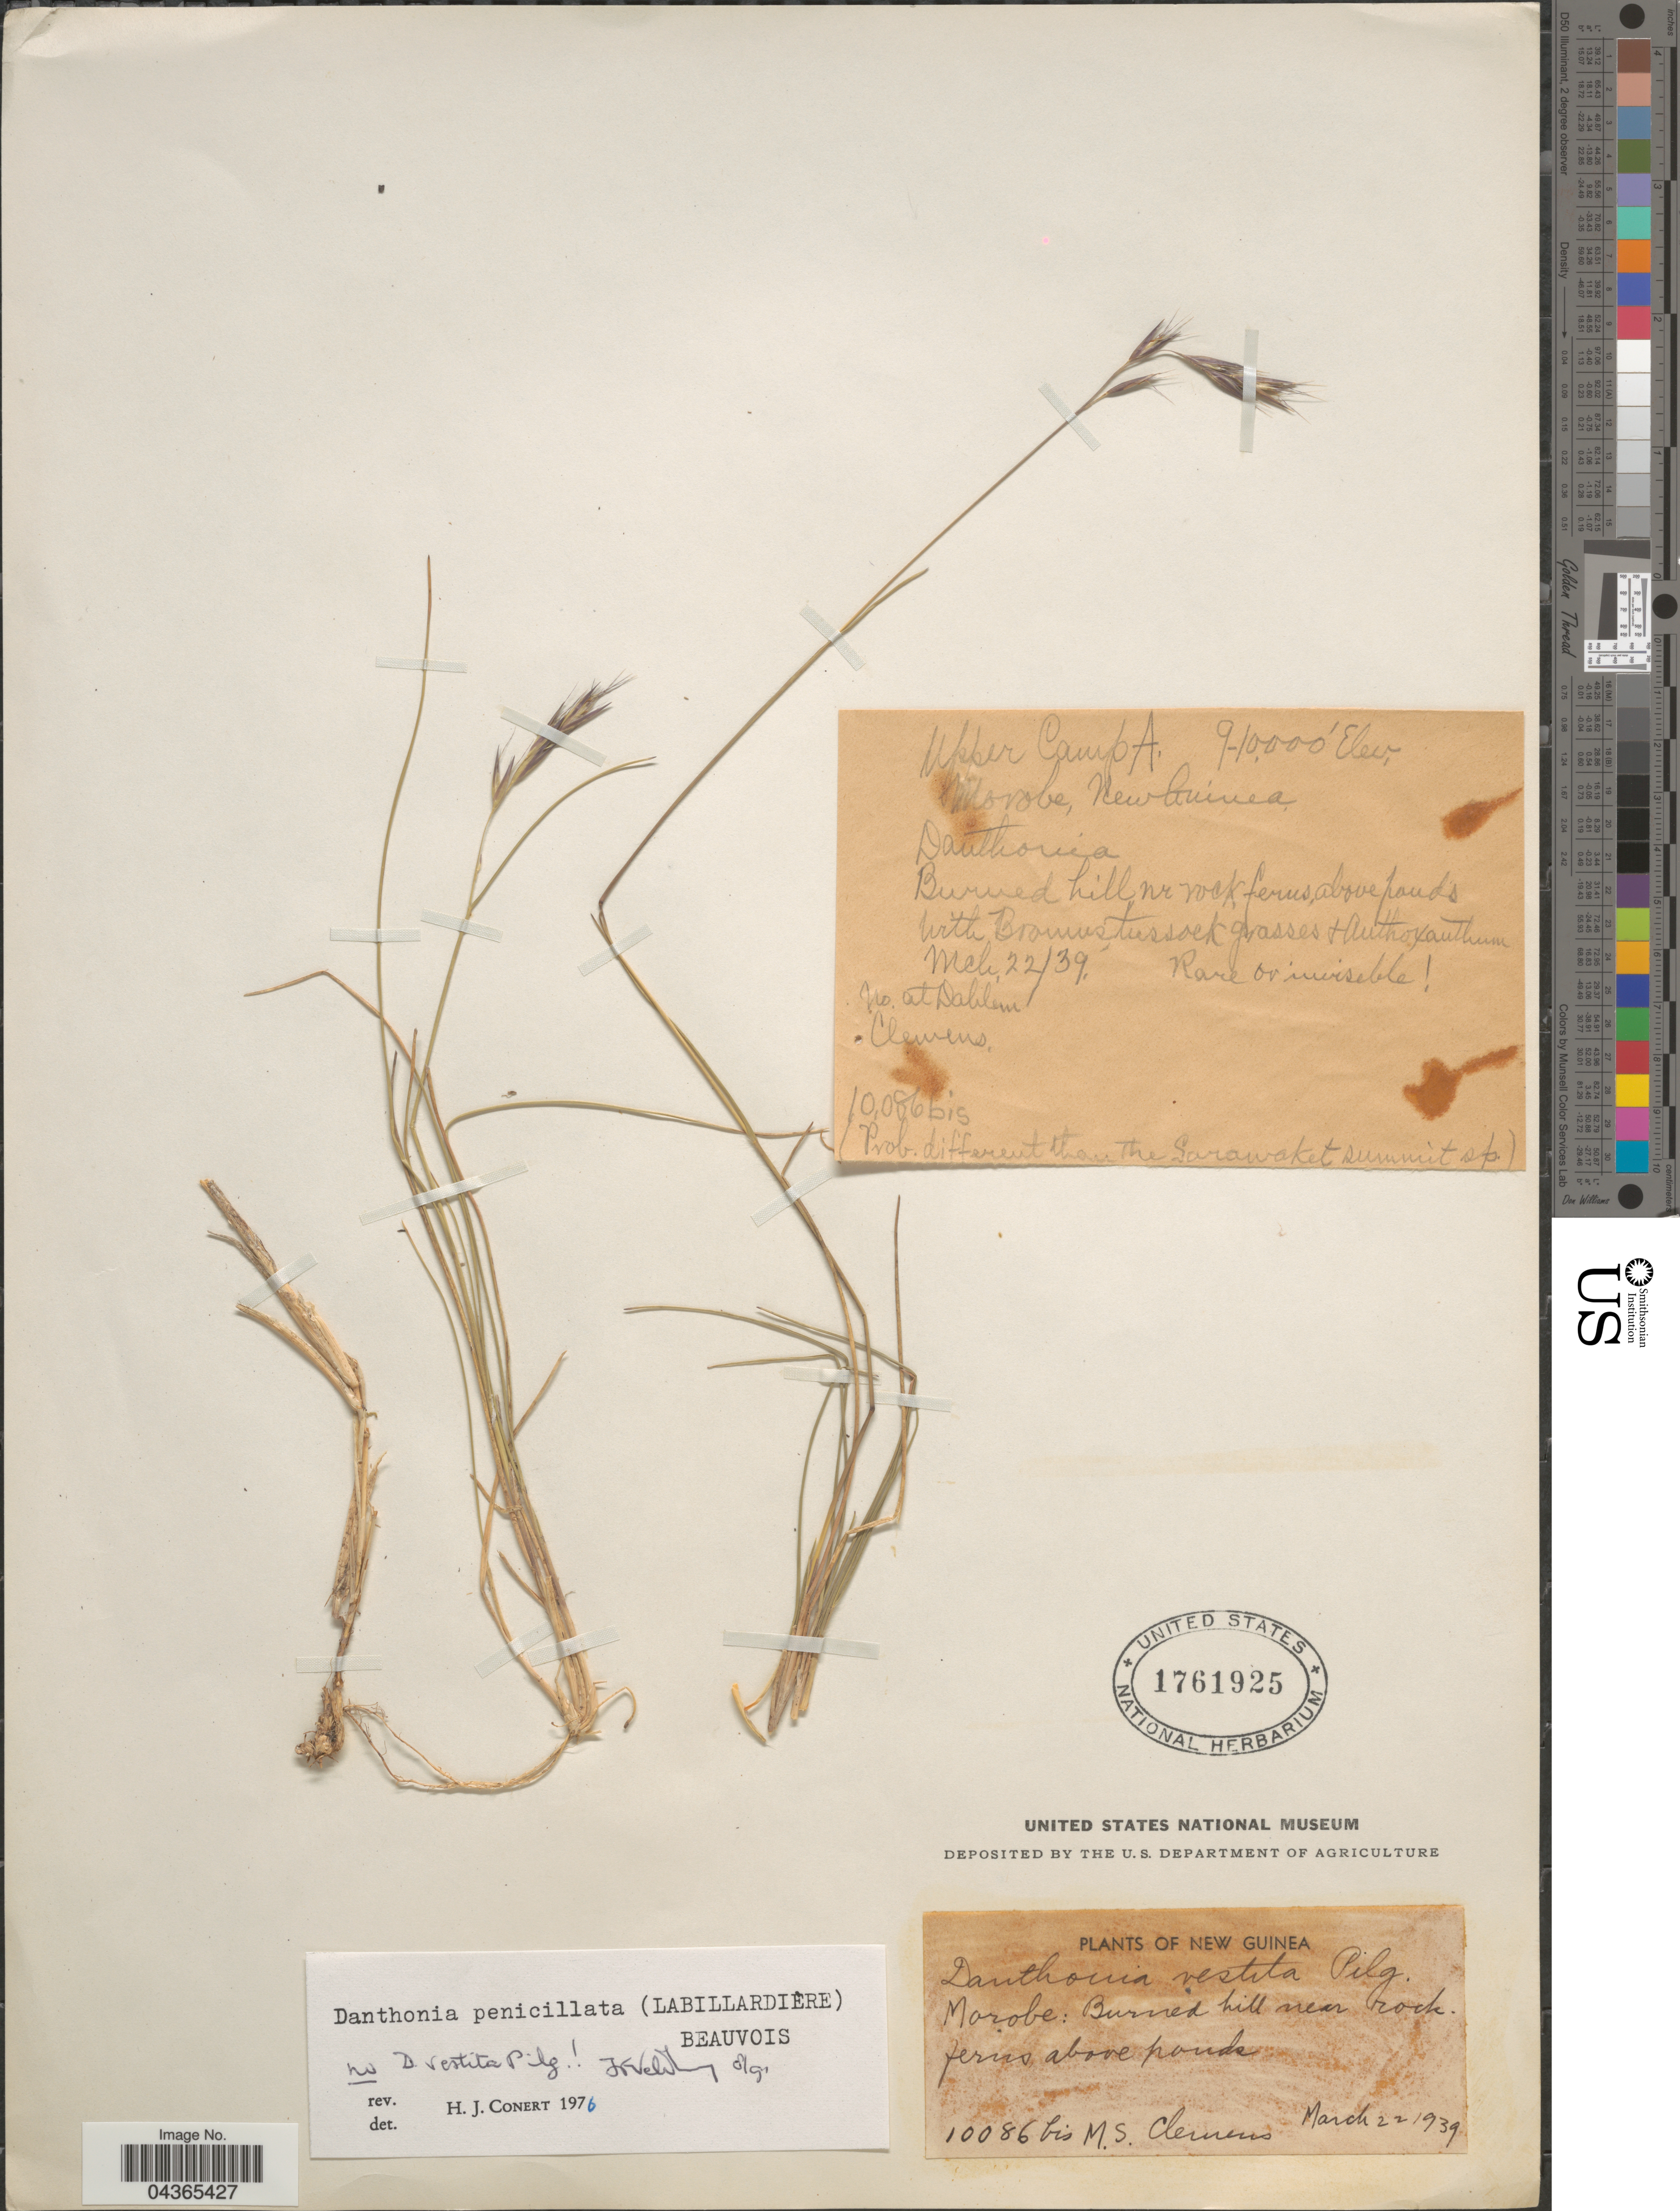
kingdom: Plantae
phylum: Tracheophyta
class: Liliopsida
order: Poales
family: Poaceae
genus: Rytidosperma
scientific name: Rytidosperma vestitum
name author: (Pilg.) Connor & Edgar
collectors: M. S. Clemens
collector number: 10086bis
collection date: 1939-03-22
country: Papua New Guinea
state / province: Morobe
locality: New Guinea. Morobe: Burned hill near rock. Upper Camp A.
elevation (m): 2743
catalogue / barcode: US 1761925